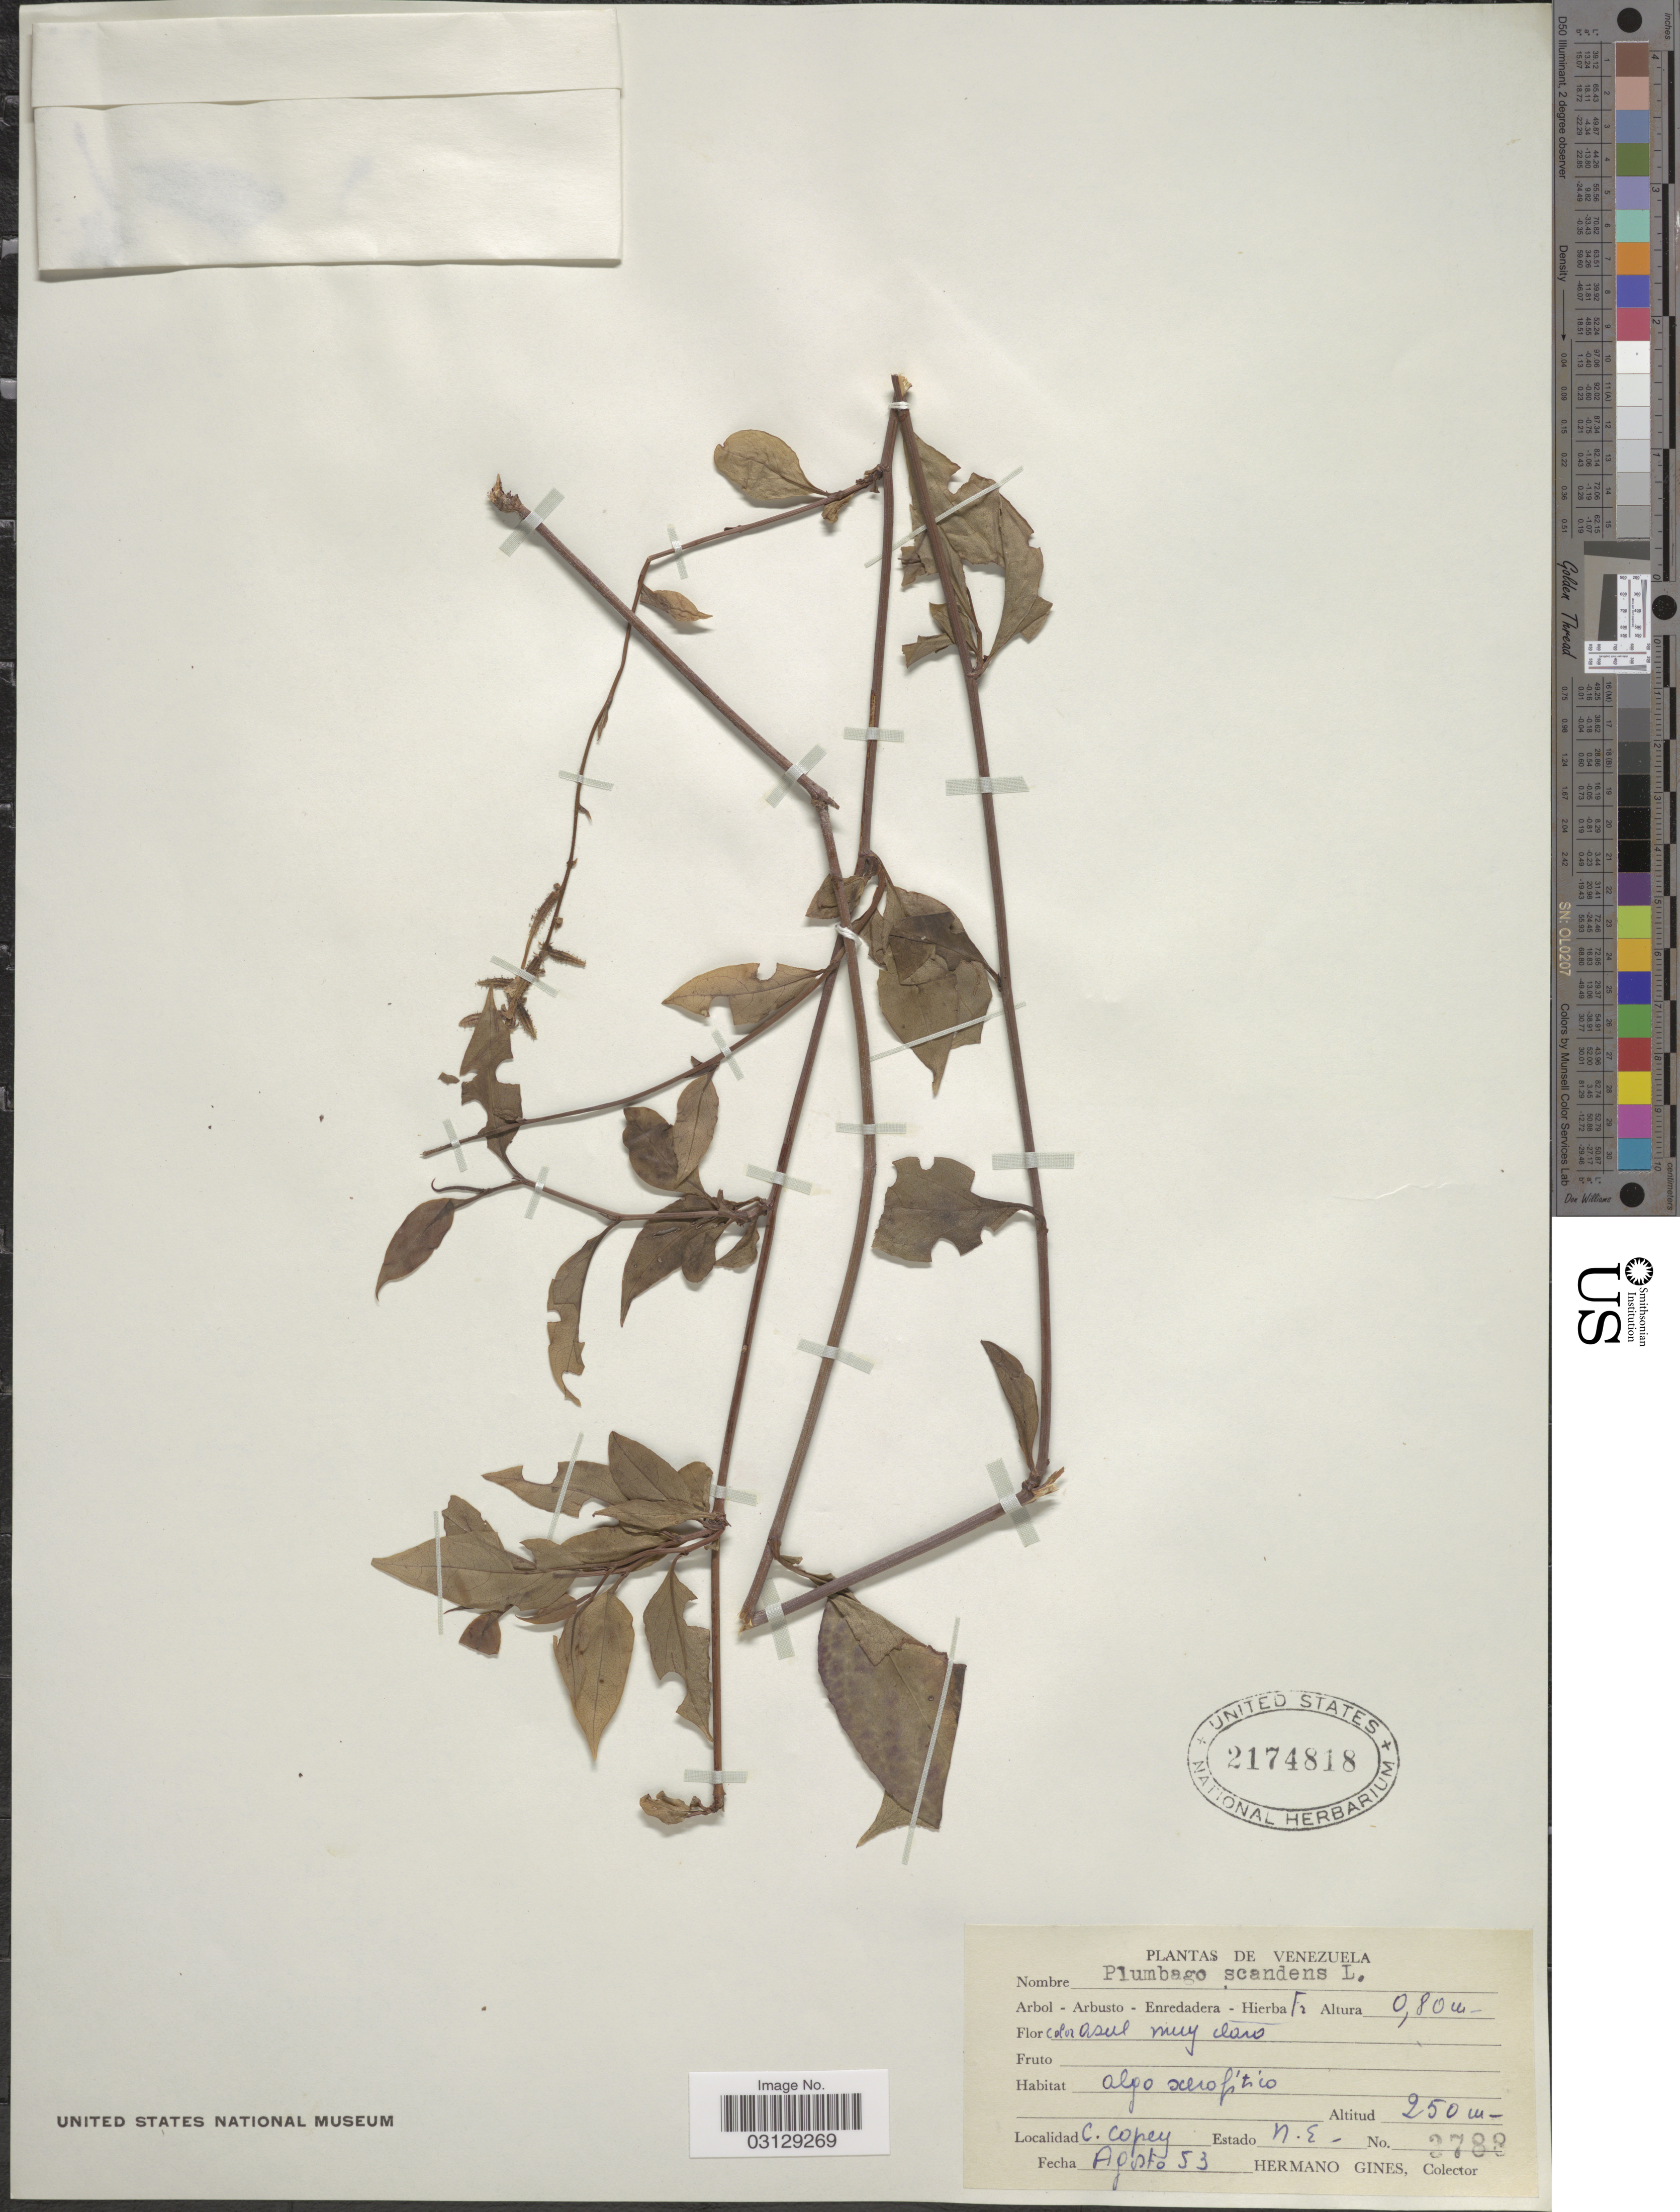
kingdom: Plantae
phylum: Tracheophyta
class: Magnoliopsida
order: Caryophyllales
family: Plumbaginaceae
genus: Plumbago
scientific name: Plumbago scandens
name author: L.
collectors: Bro. Gines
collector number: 3788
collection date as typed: Transcribed d/m/y: /8/53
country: Venezuela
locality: C. Copey. Estado N. E.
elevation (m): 250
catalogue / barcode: US 2174818